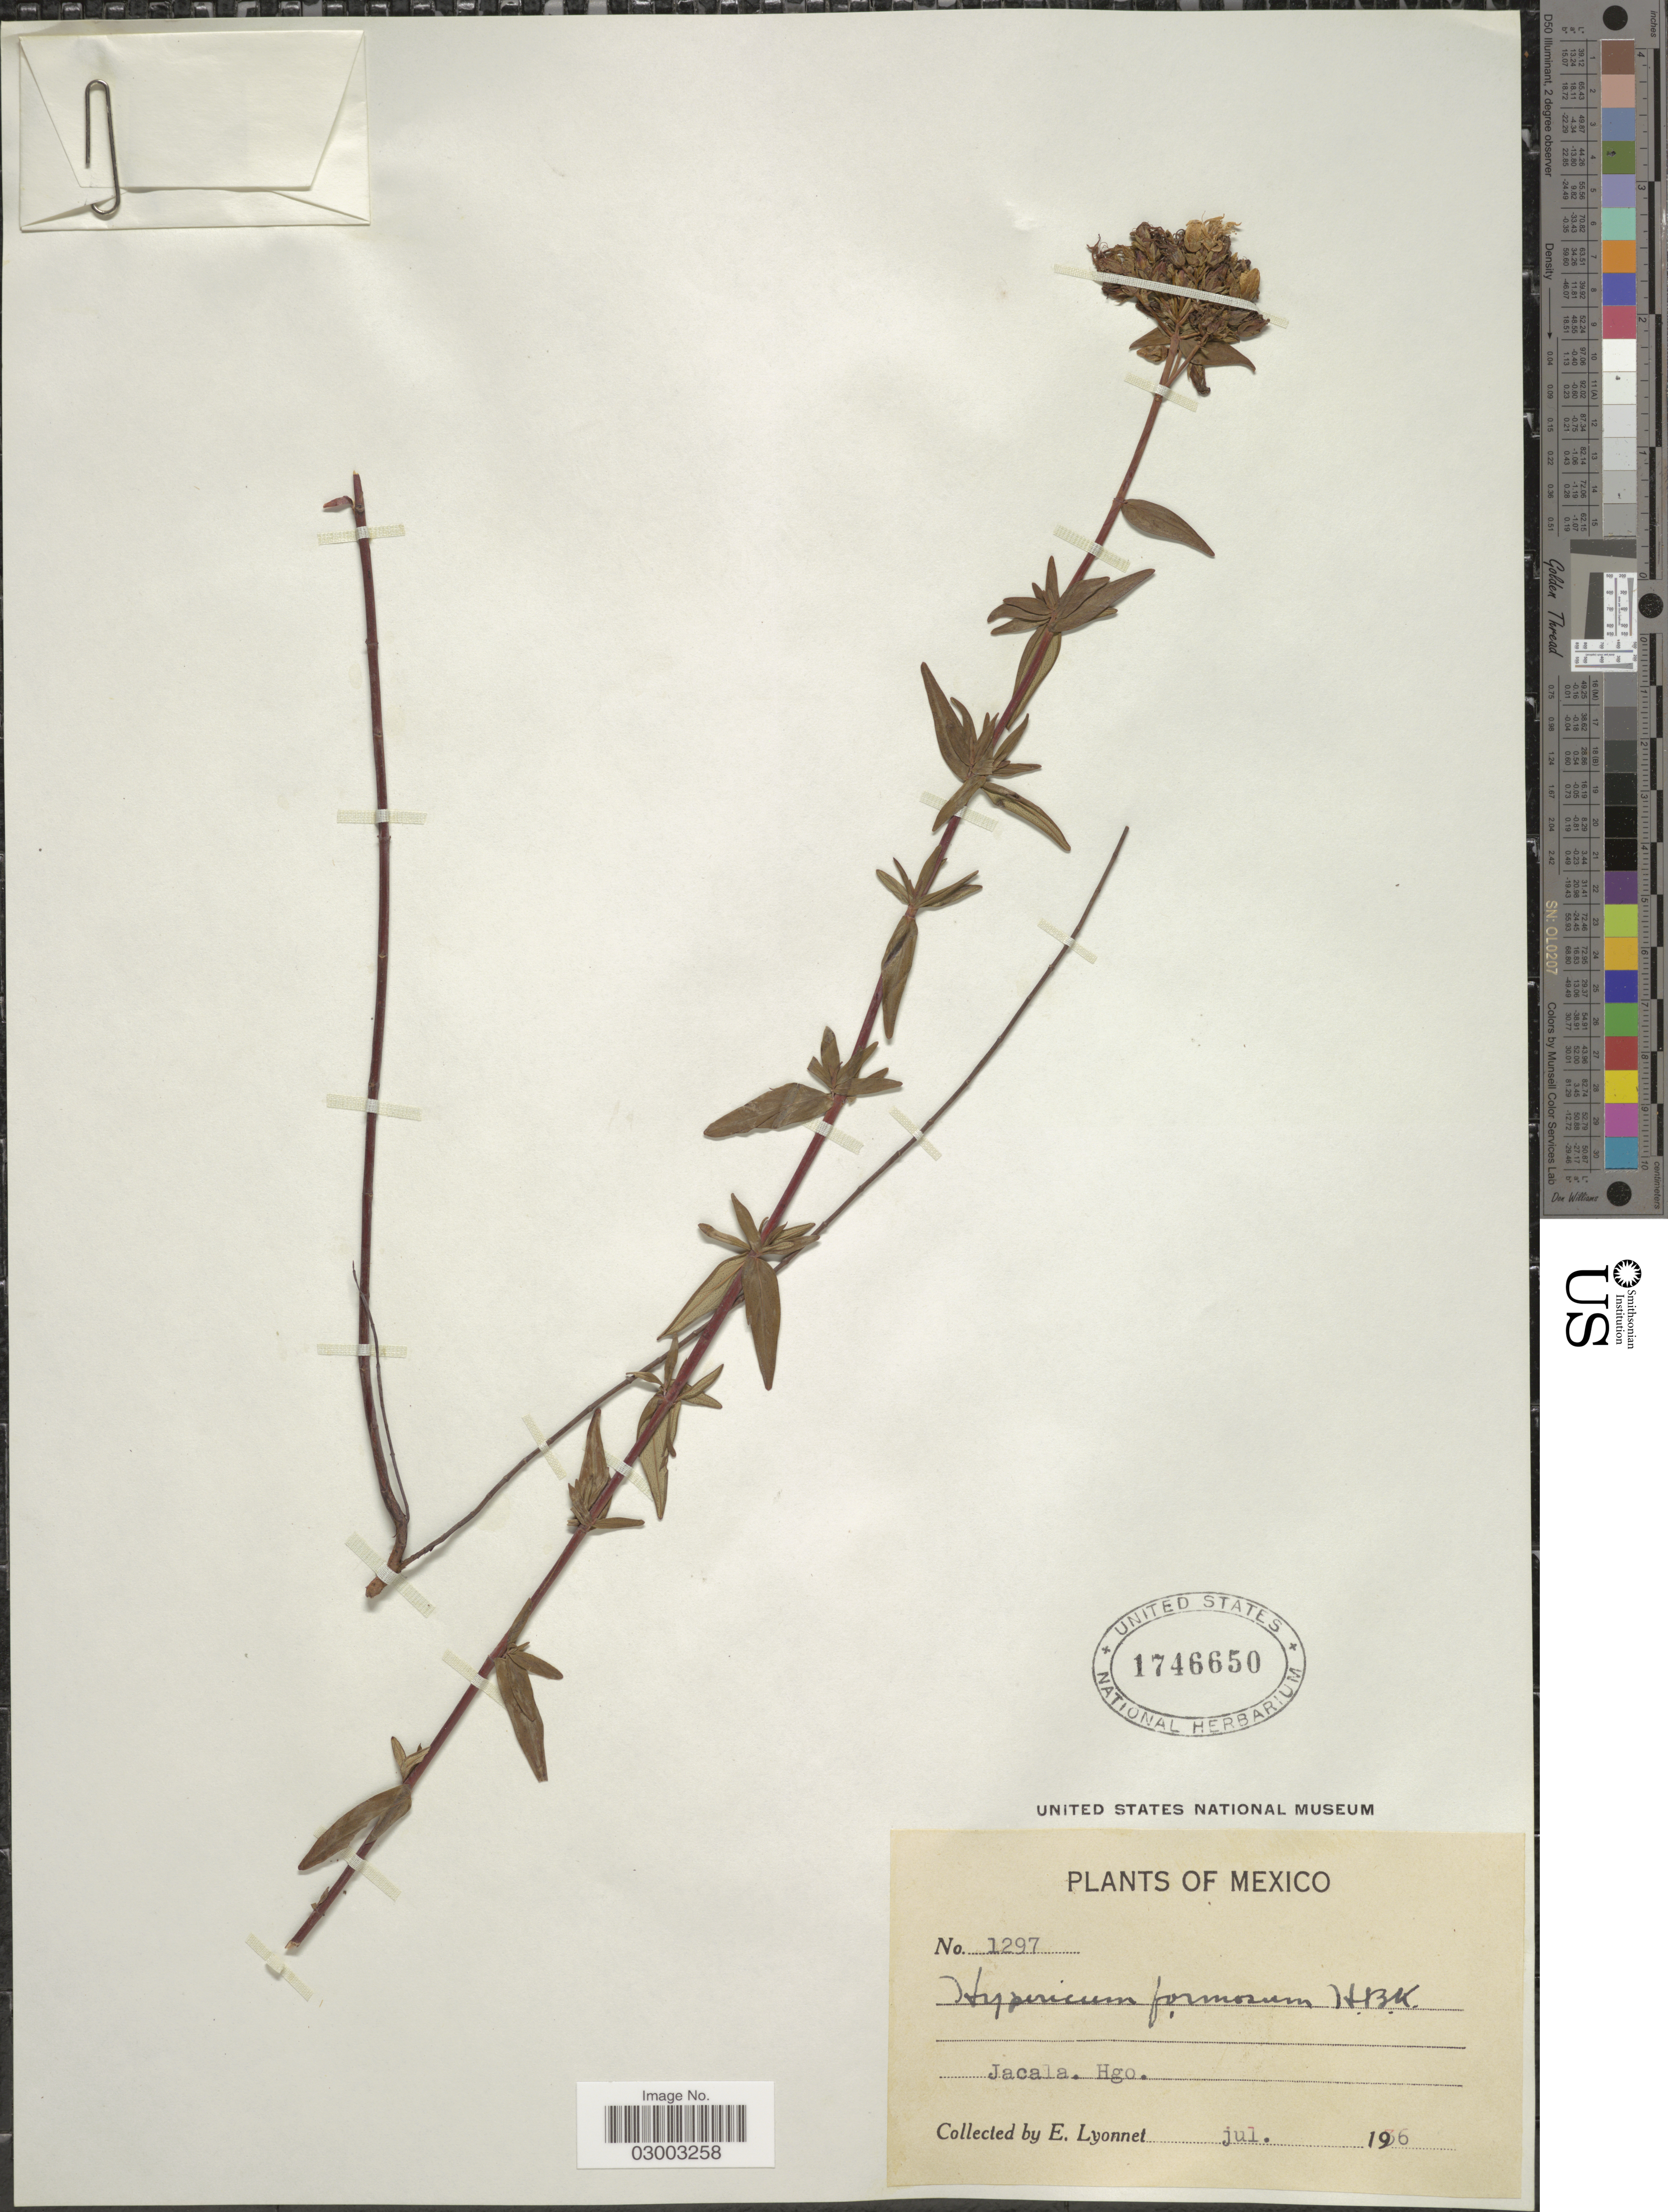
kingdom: Plantae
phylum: Tracheophyta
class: Magnoliopsida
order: Malpighiales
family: Hypericaceae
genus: Hypericum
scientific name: Hypericum pringlei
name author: S. Watson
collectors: E. Lyonnet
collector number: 1297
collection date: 1936-07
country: Mexico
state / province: Hidalgo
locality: Jacala. Hgo.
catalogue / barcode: US 1746650